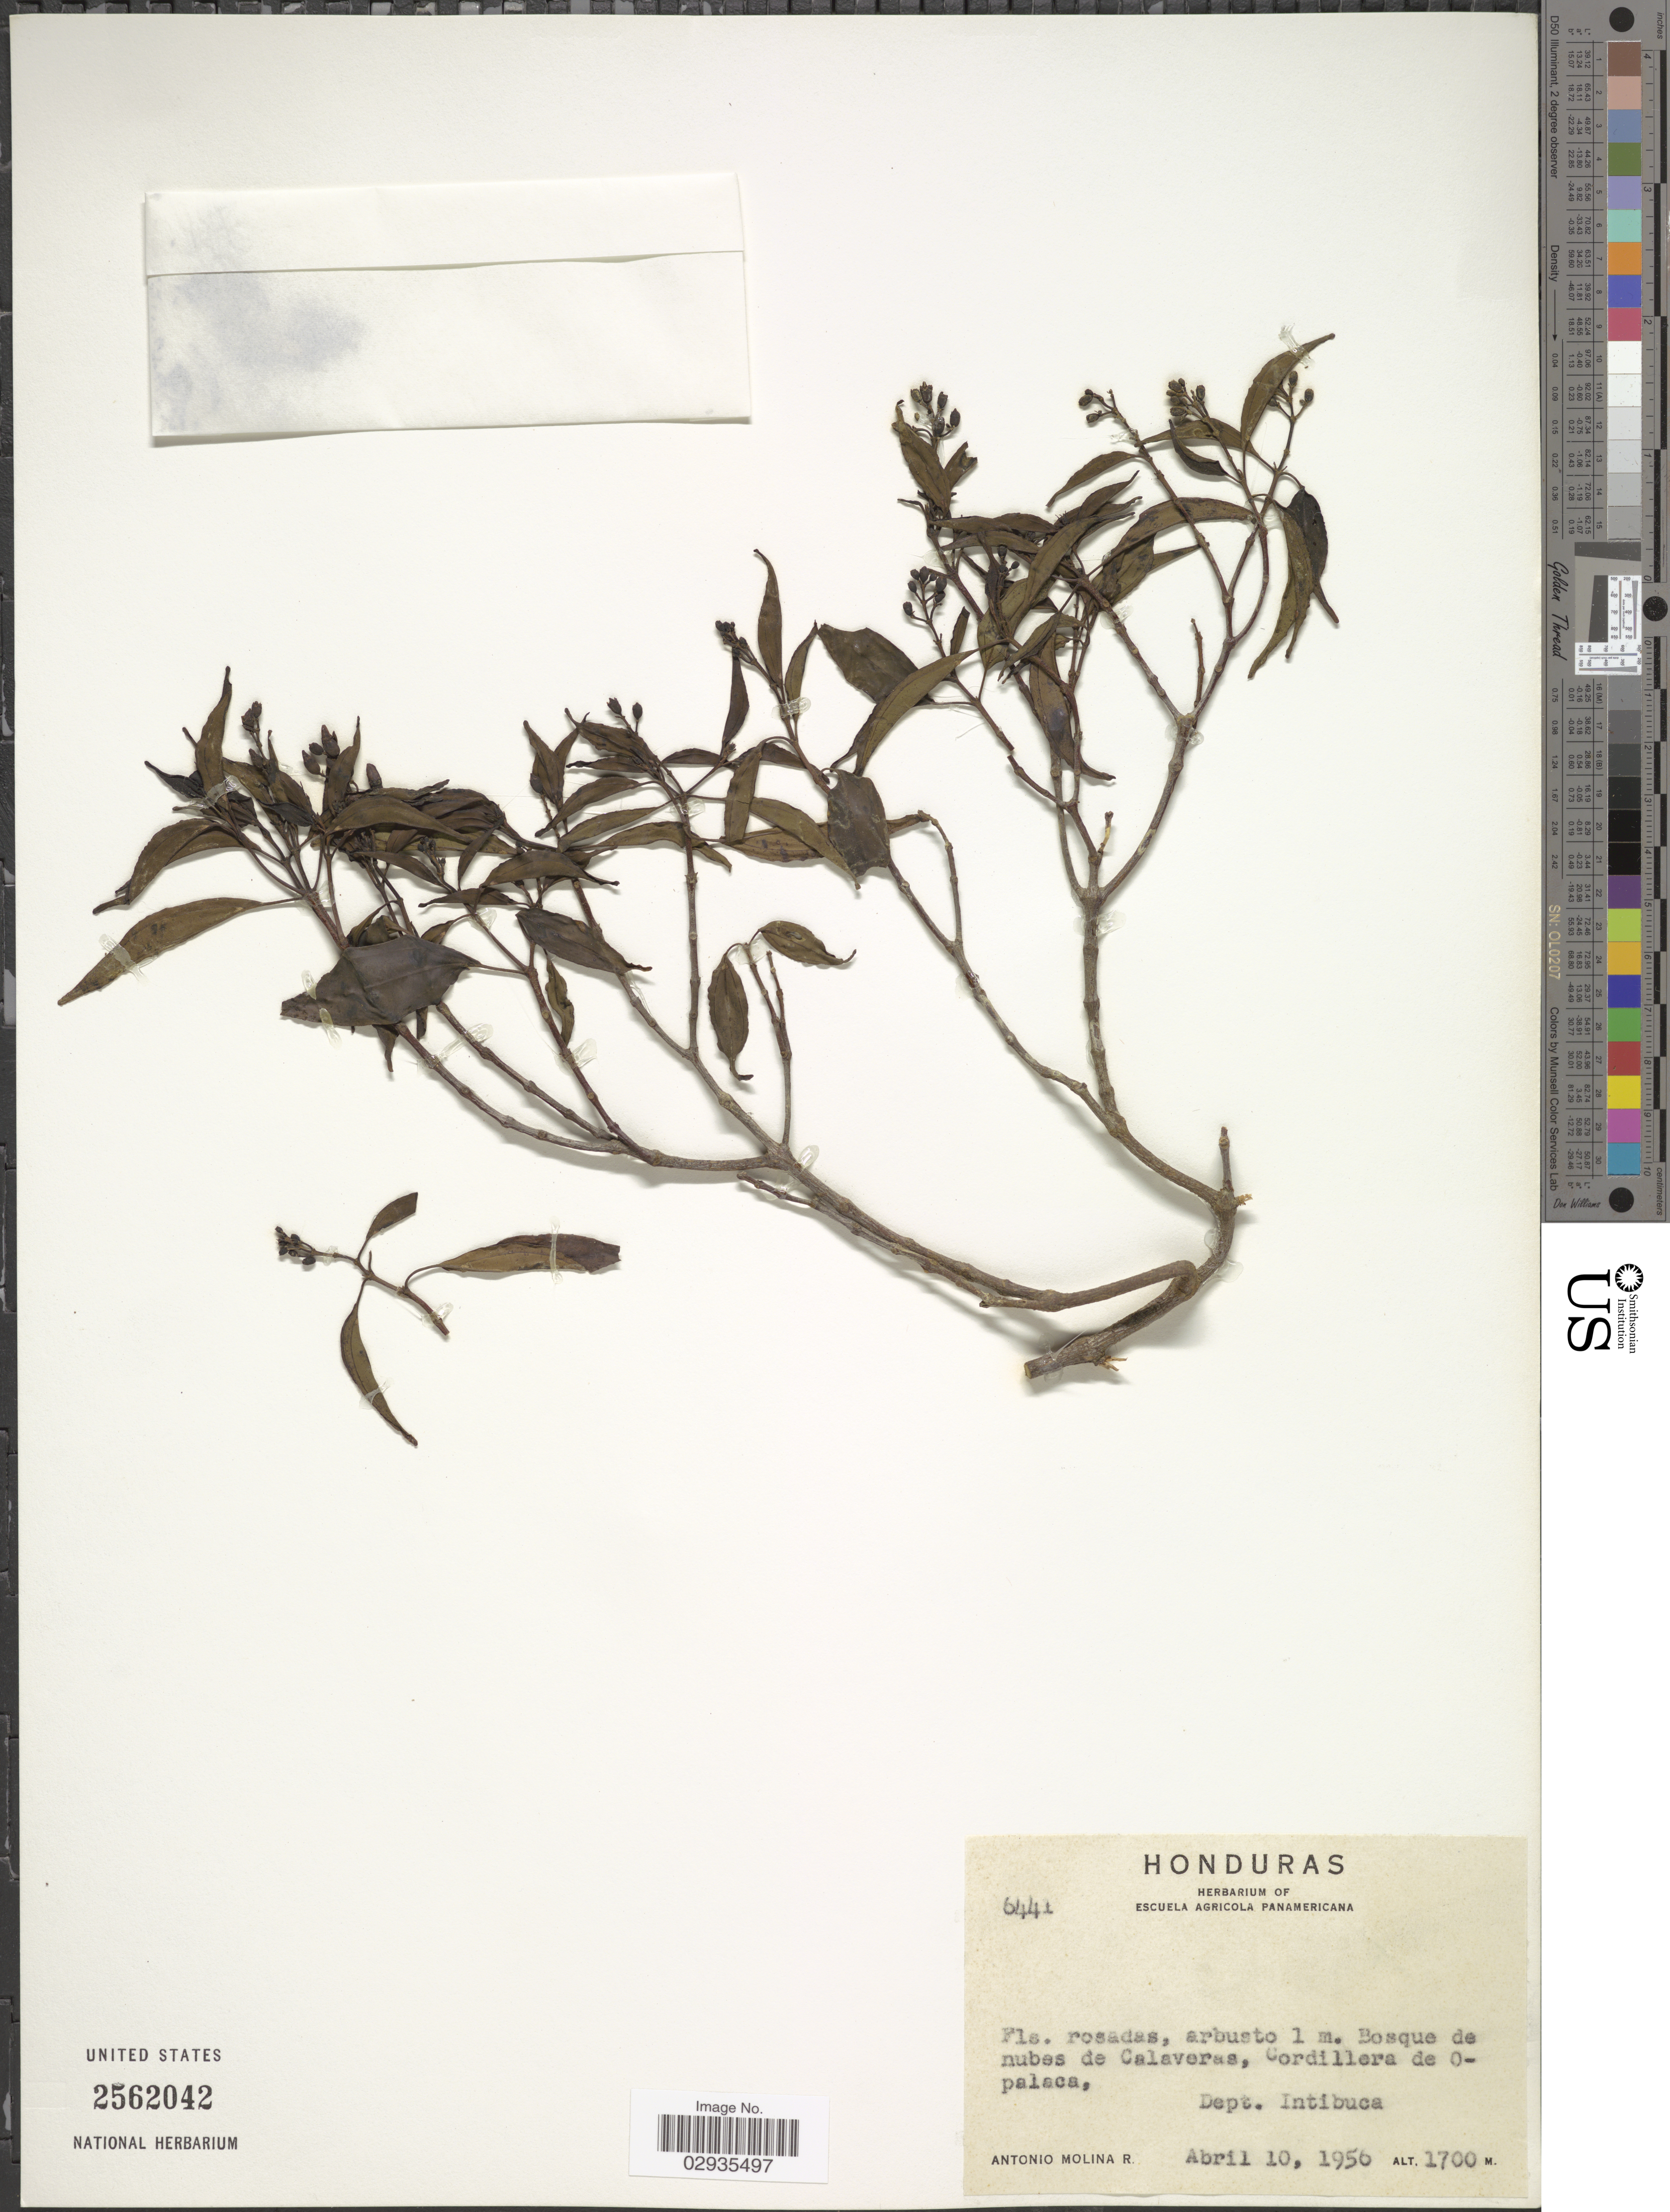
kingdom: Plantae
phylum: Tracheophyta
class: Magnoliopsida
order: Myrtales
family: Melastomataceae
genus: Miconia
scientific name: Miconia sp.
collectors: A. Molina R.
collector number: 6441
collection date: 1956-04-10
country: Honduras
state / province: Intibuca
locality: Bosque de nubes de Calaveras, Cordillera de Opalaca, Dept. Intibuca.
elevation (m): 1700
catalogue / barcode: US 2562042